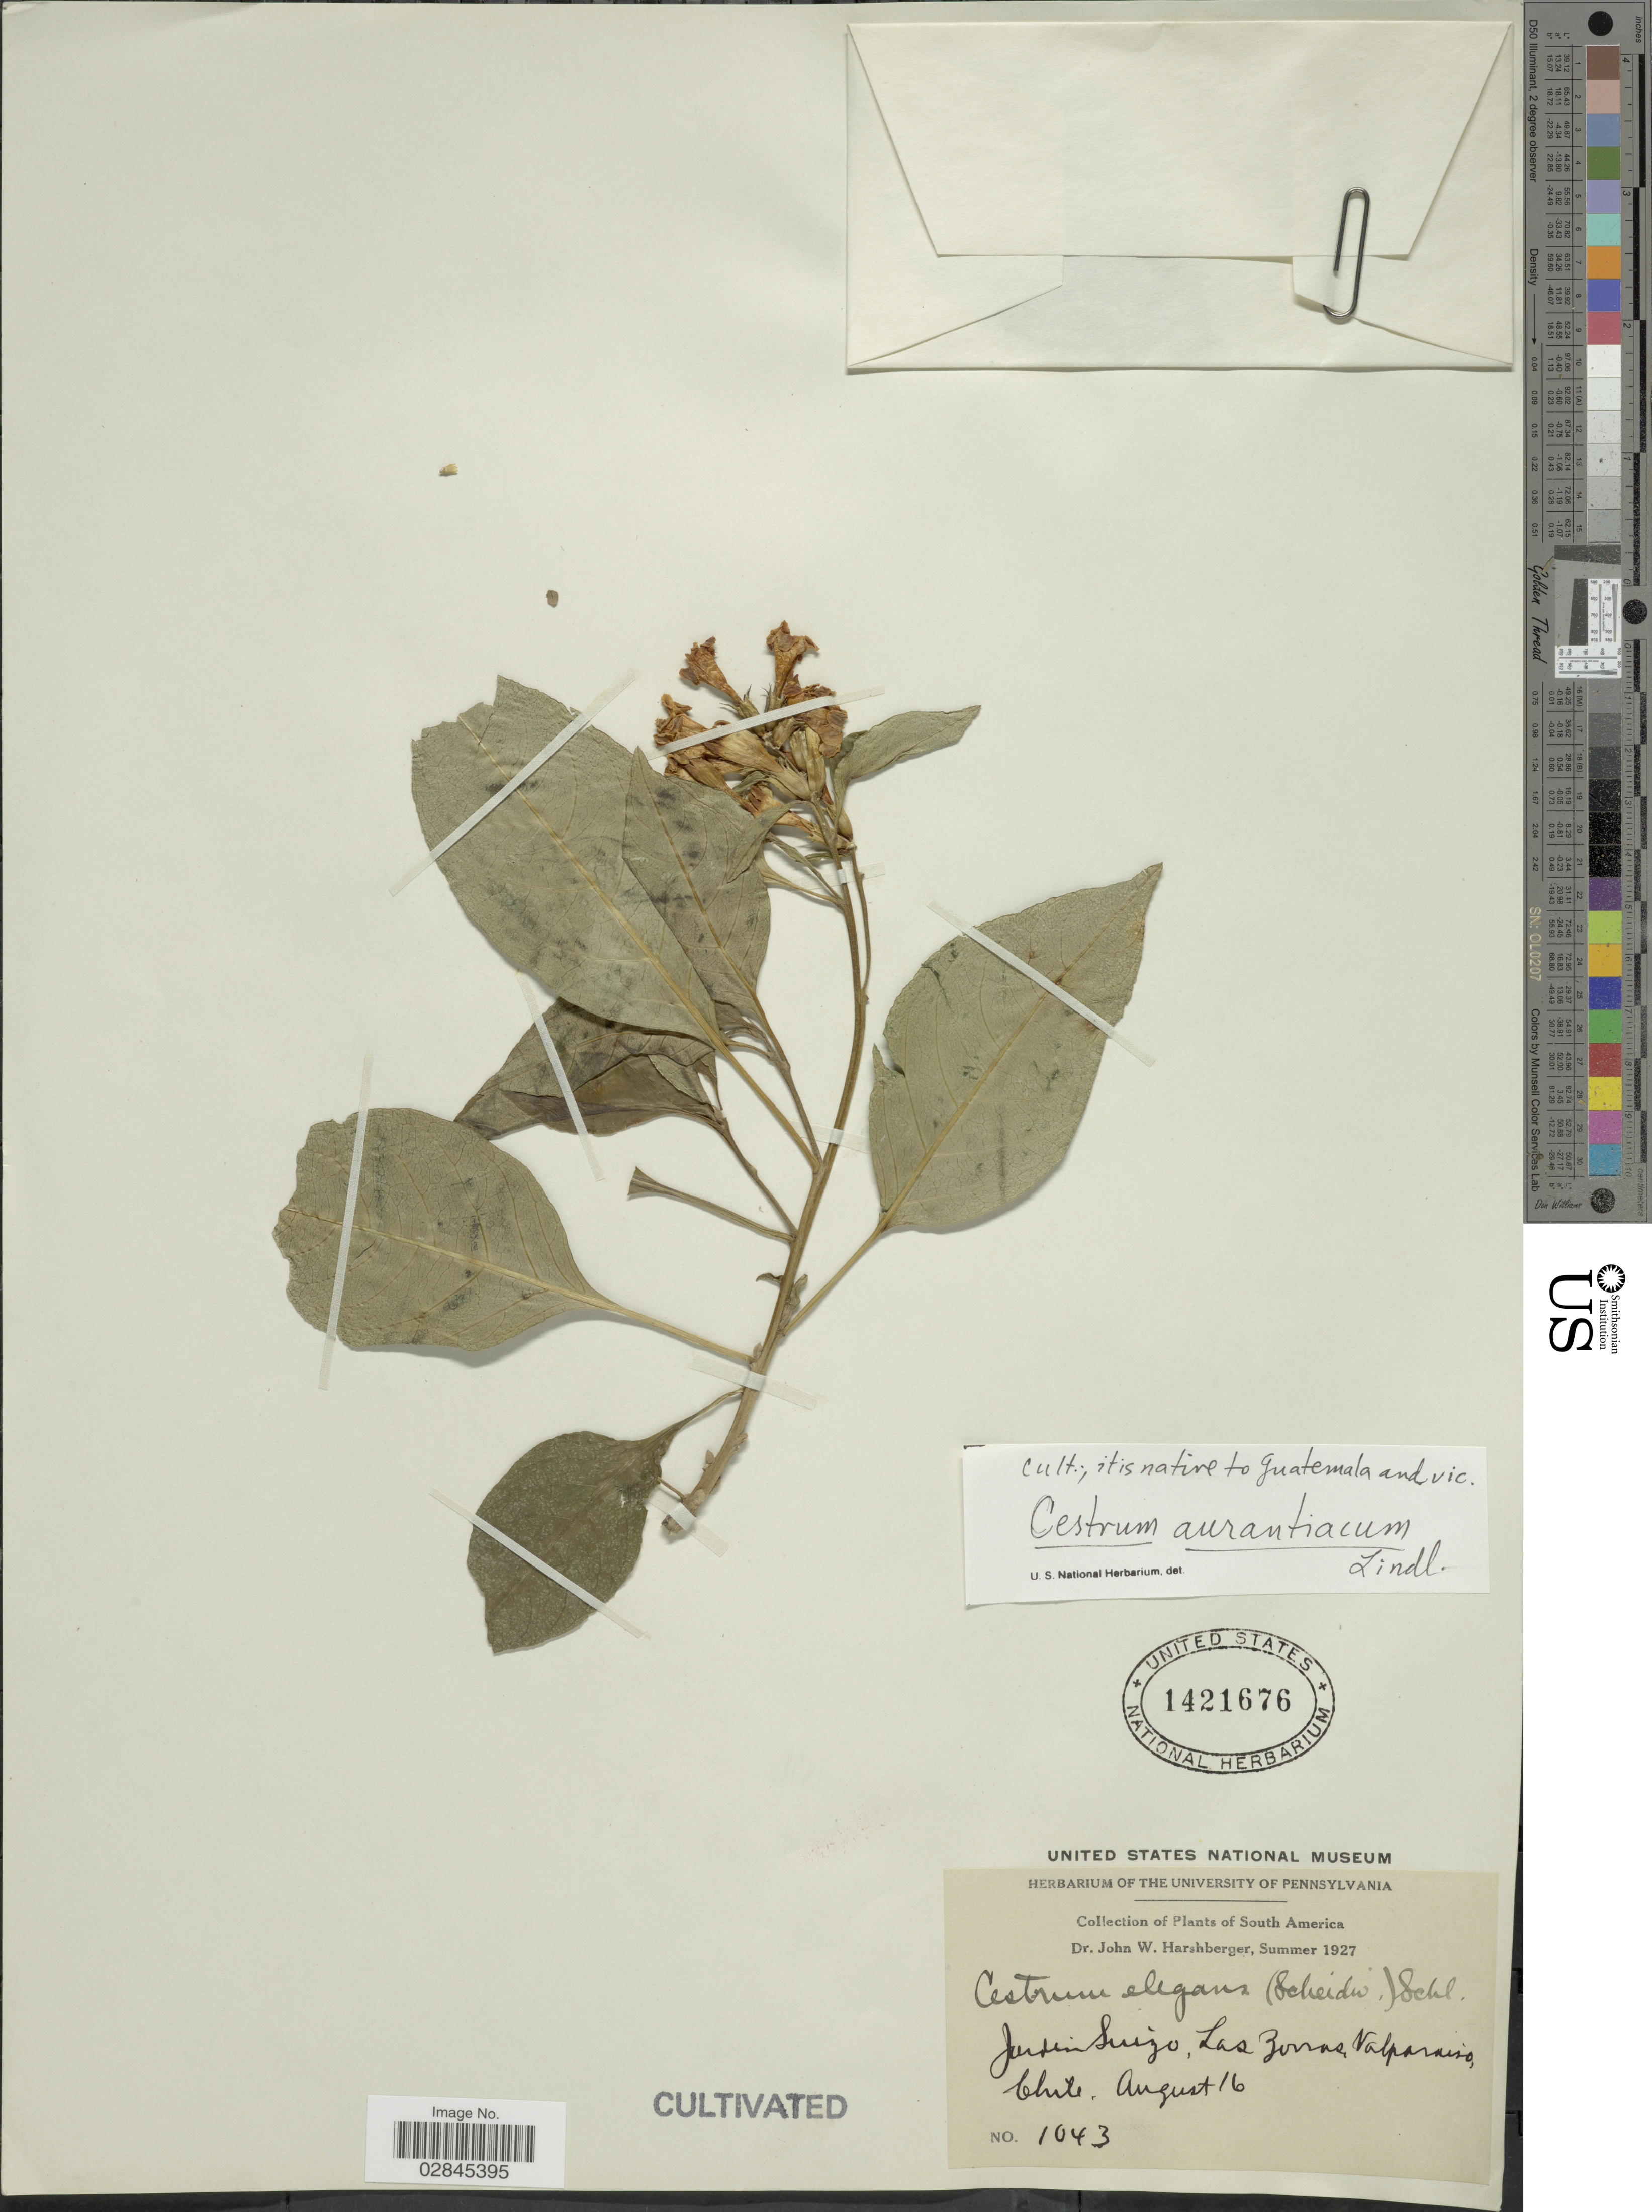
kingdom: Plantae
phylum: Tracheophyta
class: Magnoliopsida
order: Solanales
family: Solanaceae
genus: Cestrum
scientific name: Cestrum aurantiacum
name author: Lindley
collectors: J. W. Harshberger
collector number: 1043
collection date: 1927-08-16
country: Chile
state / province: Valparaíso (V)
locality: Jardin Suizo, Las Zonas.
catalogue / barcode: US 1421676